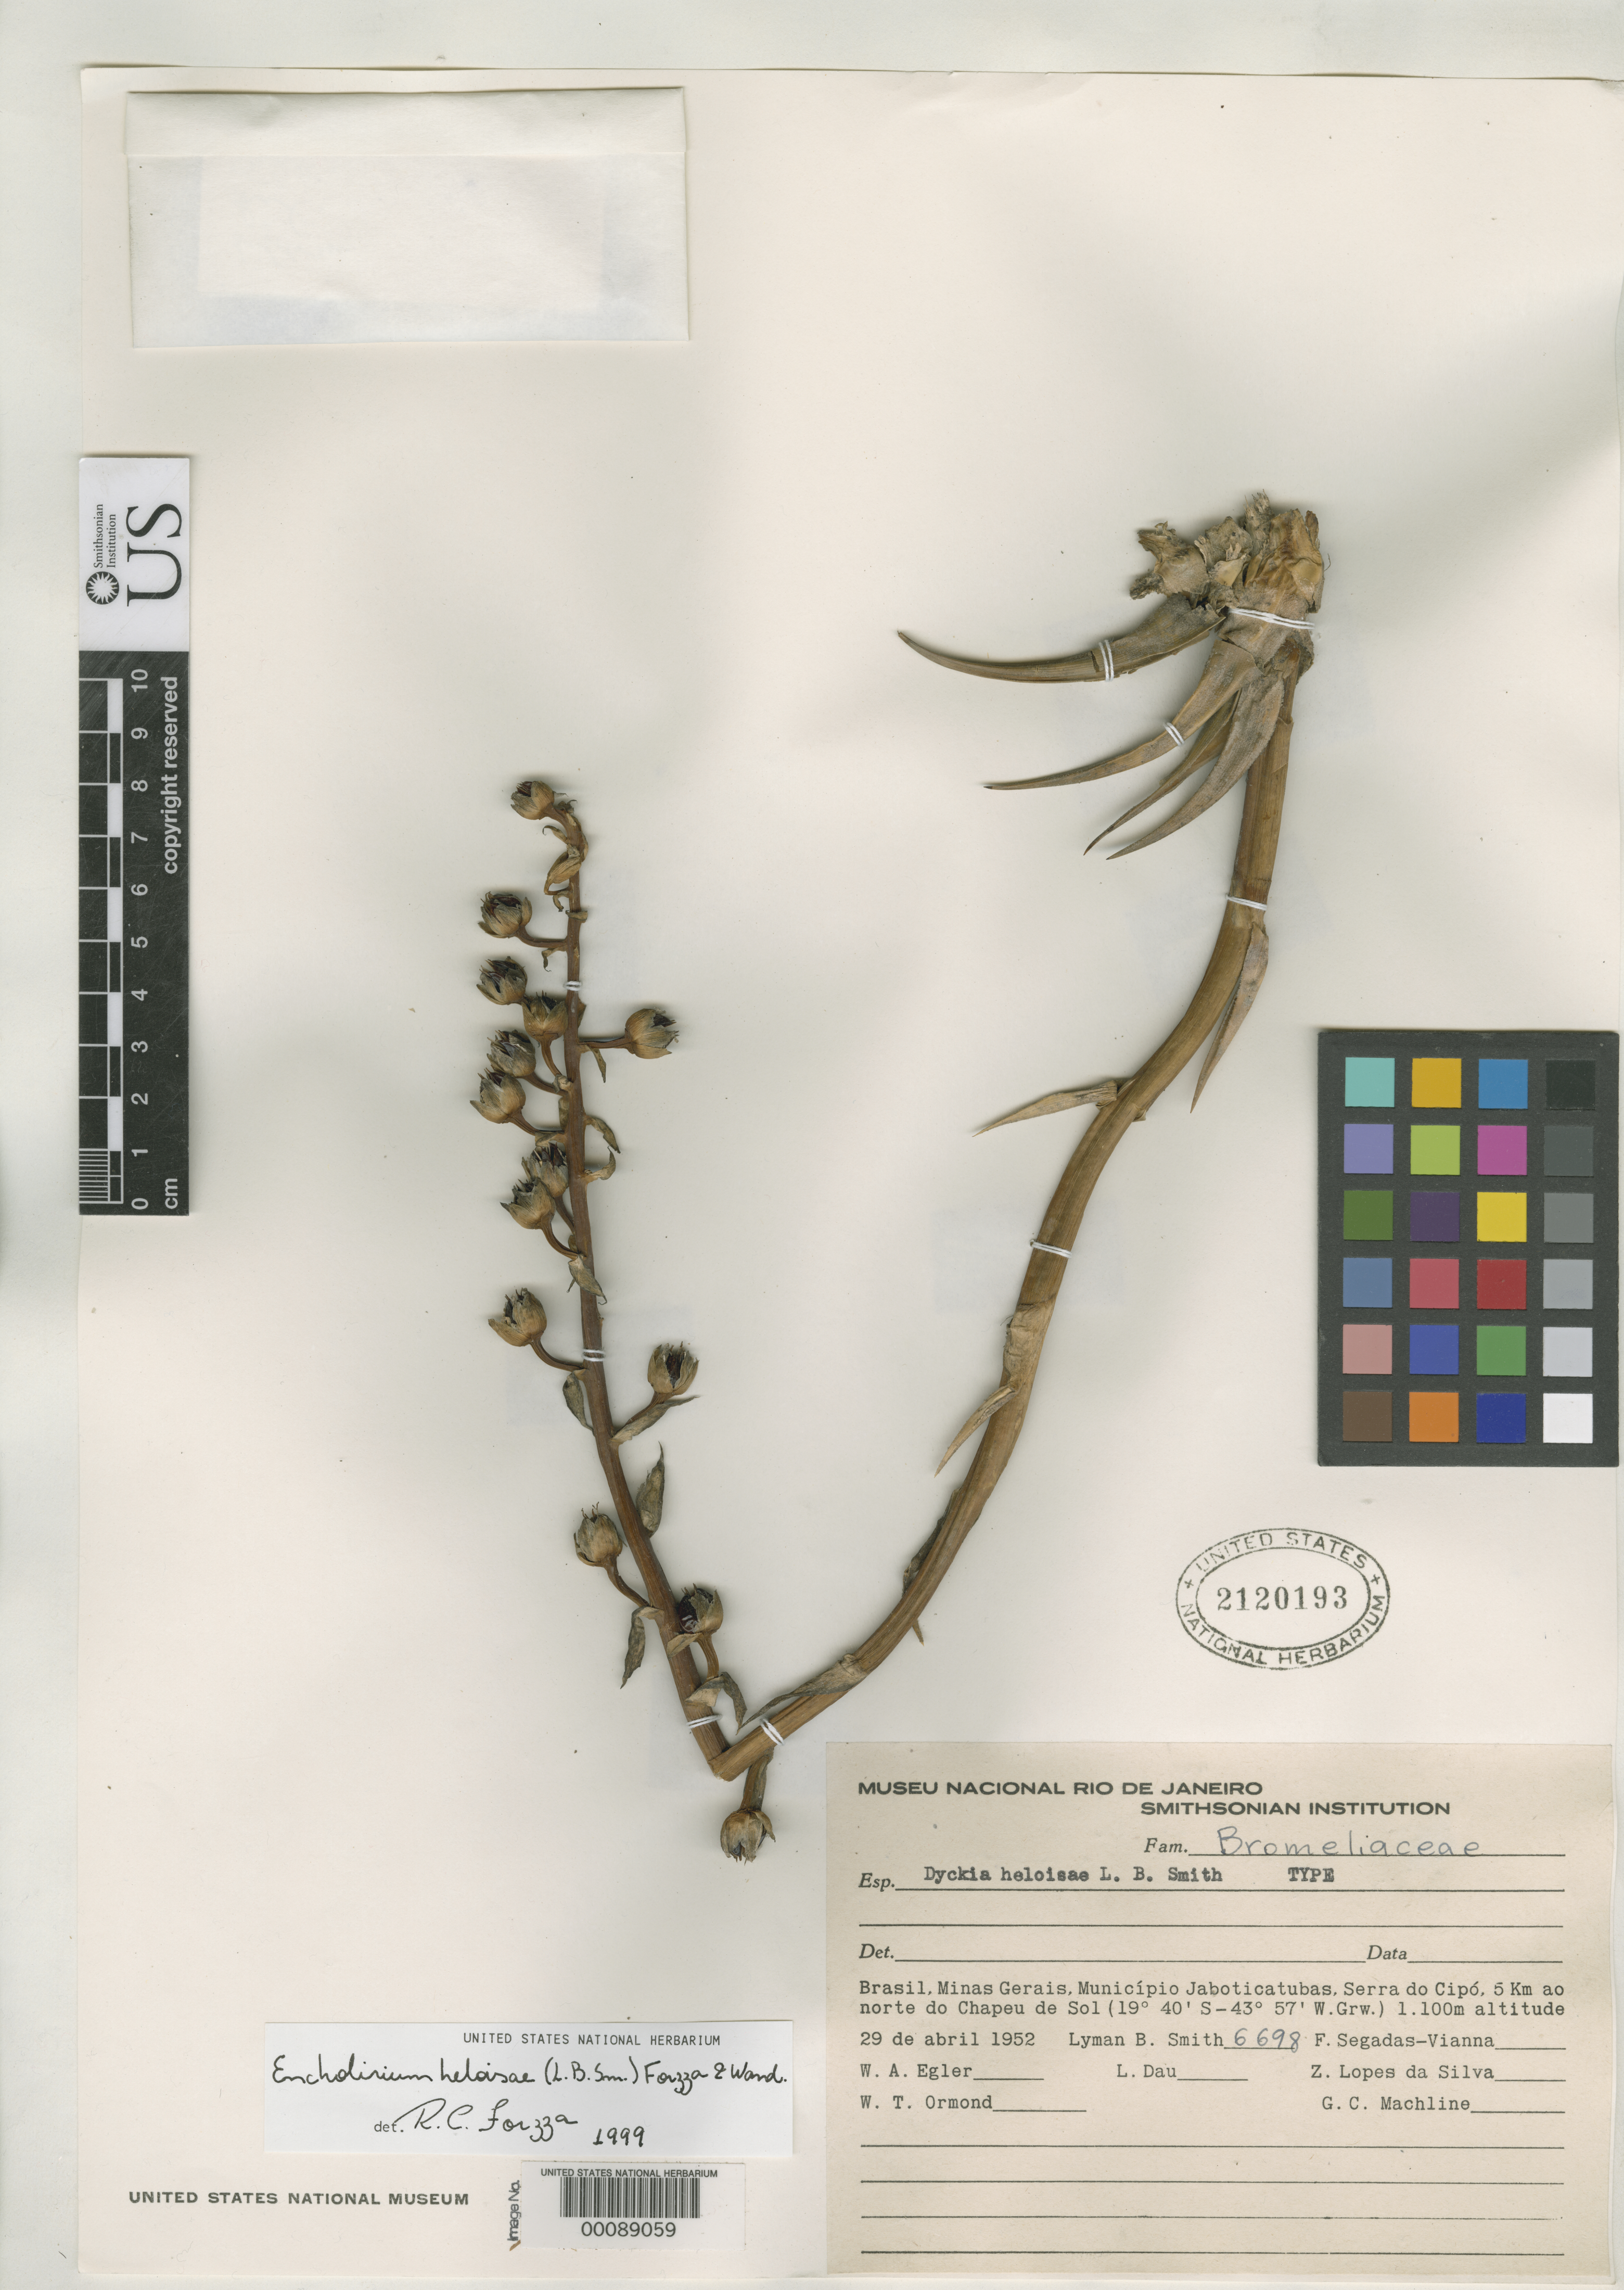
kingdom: Plantae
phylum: Tracheophyta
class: Liliopsida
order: Poales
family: Bromeliaceae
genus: Dyckia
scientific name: Dyckia heloisae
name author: L.B. Sm.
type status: Holotype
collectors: L. Smith, F. Segadas-Vianna, W. A. Egler, L. Dau, Z. Lopes da Silva, W. T. Ormond & G. Machline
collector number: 6698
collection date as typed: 29 Apr 1952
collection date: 1952-04-29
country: Brazil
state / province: Minas Gerais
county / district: Jaboticatubas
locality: Serra do Cipo, 5 km norte do Chapeu de Sol.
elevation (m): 1100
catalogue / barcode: US 2120193